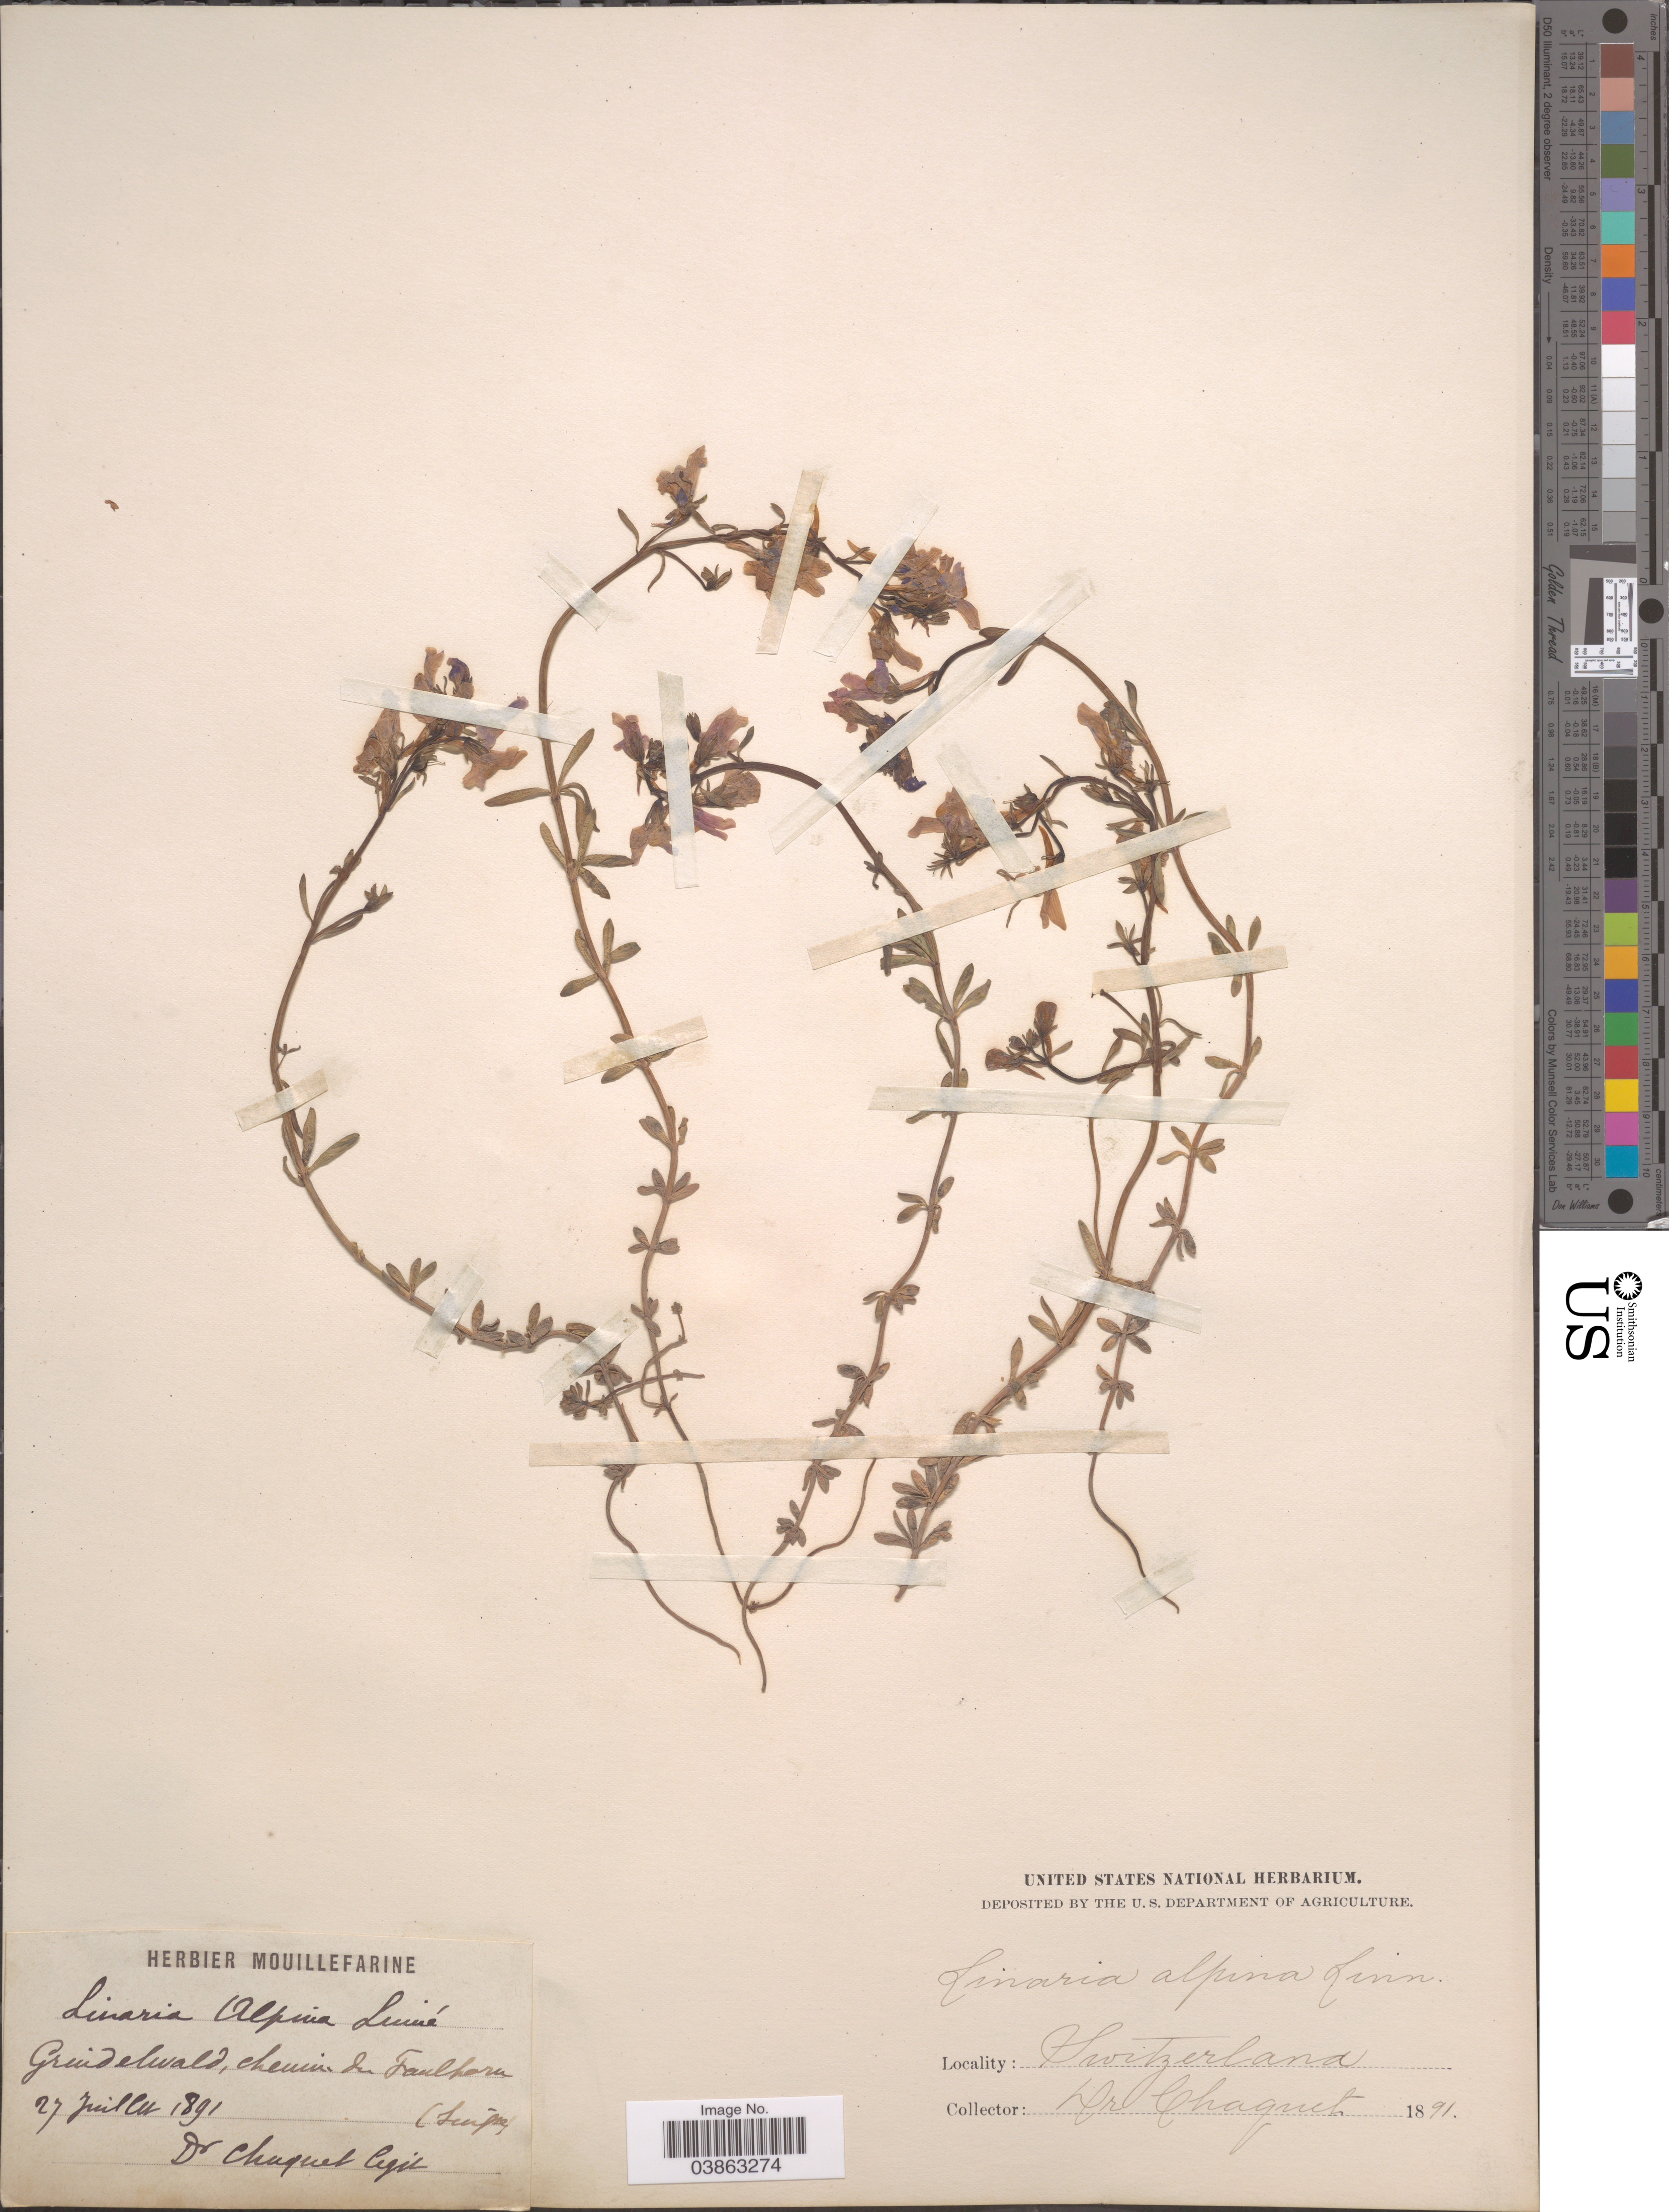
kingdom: Plantae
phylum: Tracheophyta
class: Magnoliopsida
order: Lamiales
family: Plantaginaceae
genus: Linaria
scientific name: Linaria alpina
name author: (L.) Mill.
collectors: Chuquet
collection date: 1891-07-27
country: Switzerland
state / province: Bern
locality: Grindelwald, chemin du Faulhorn